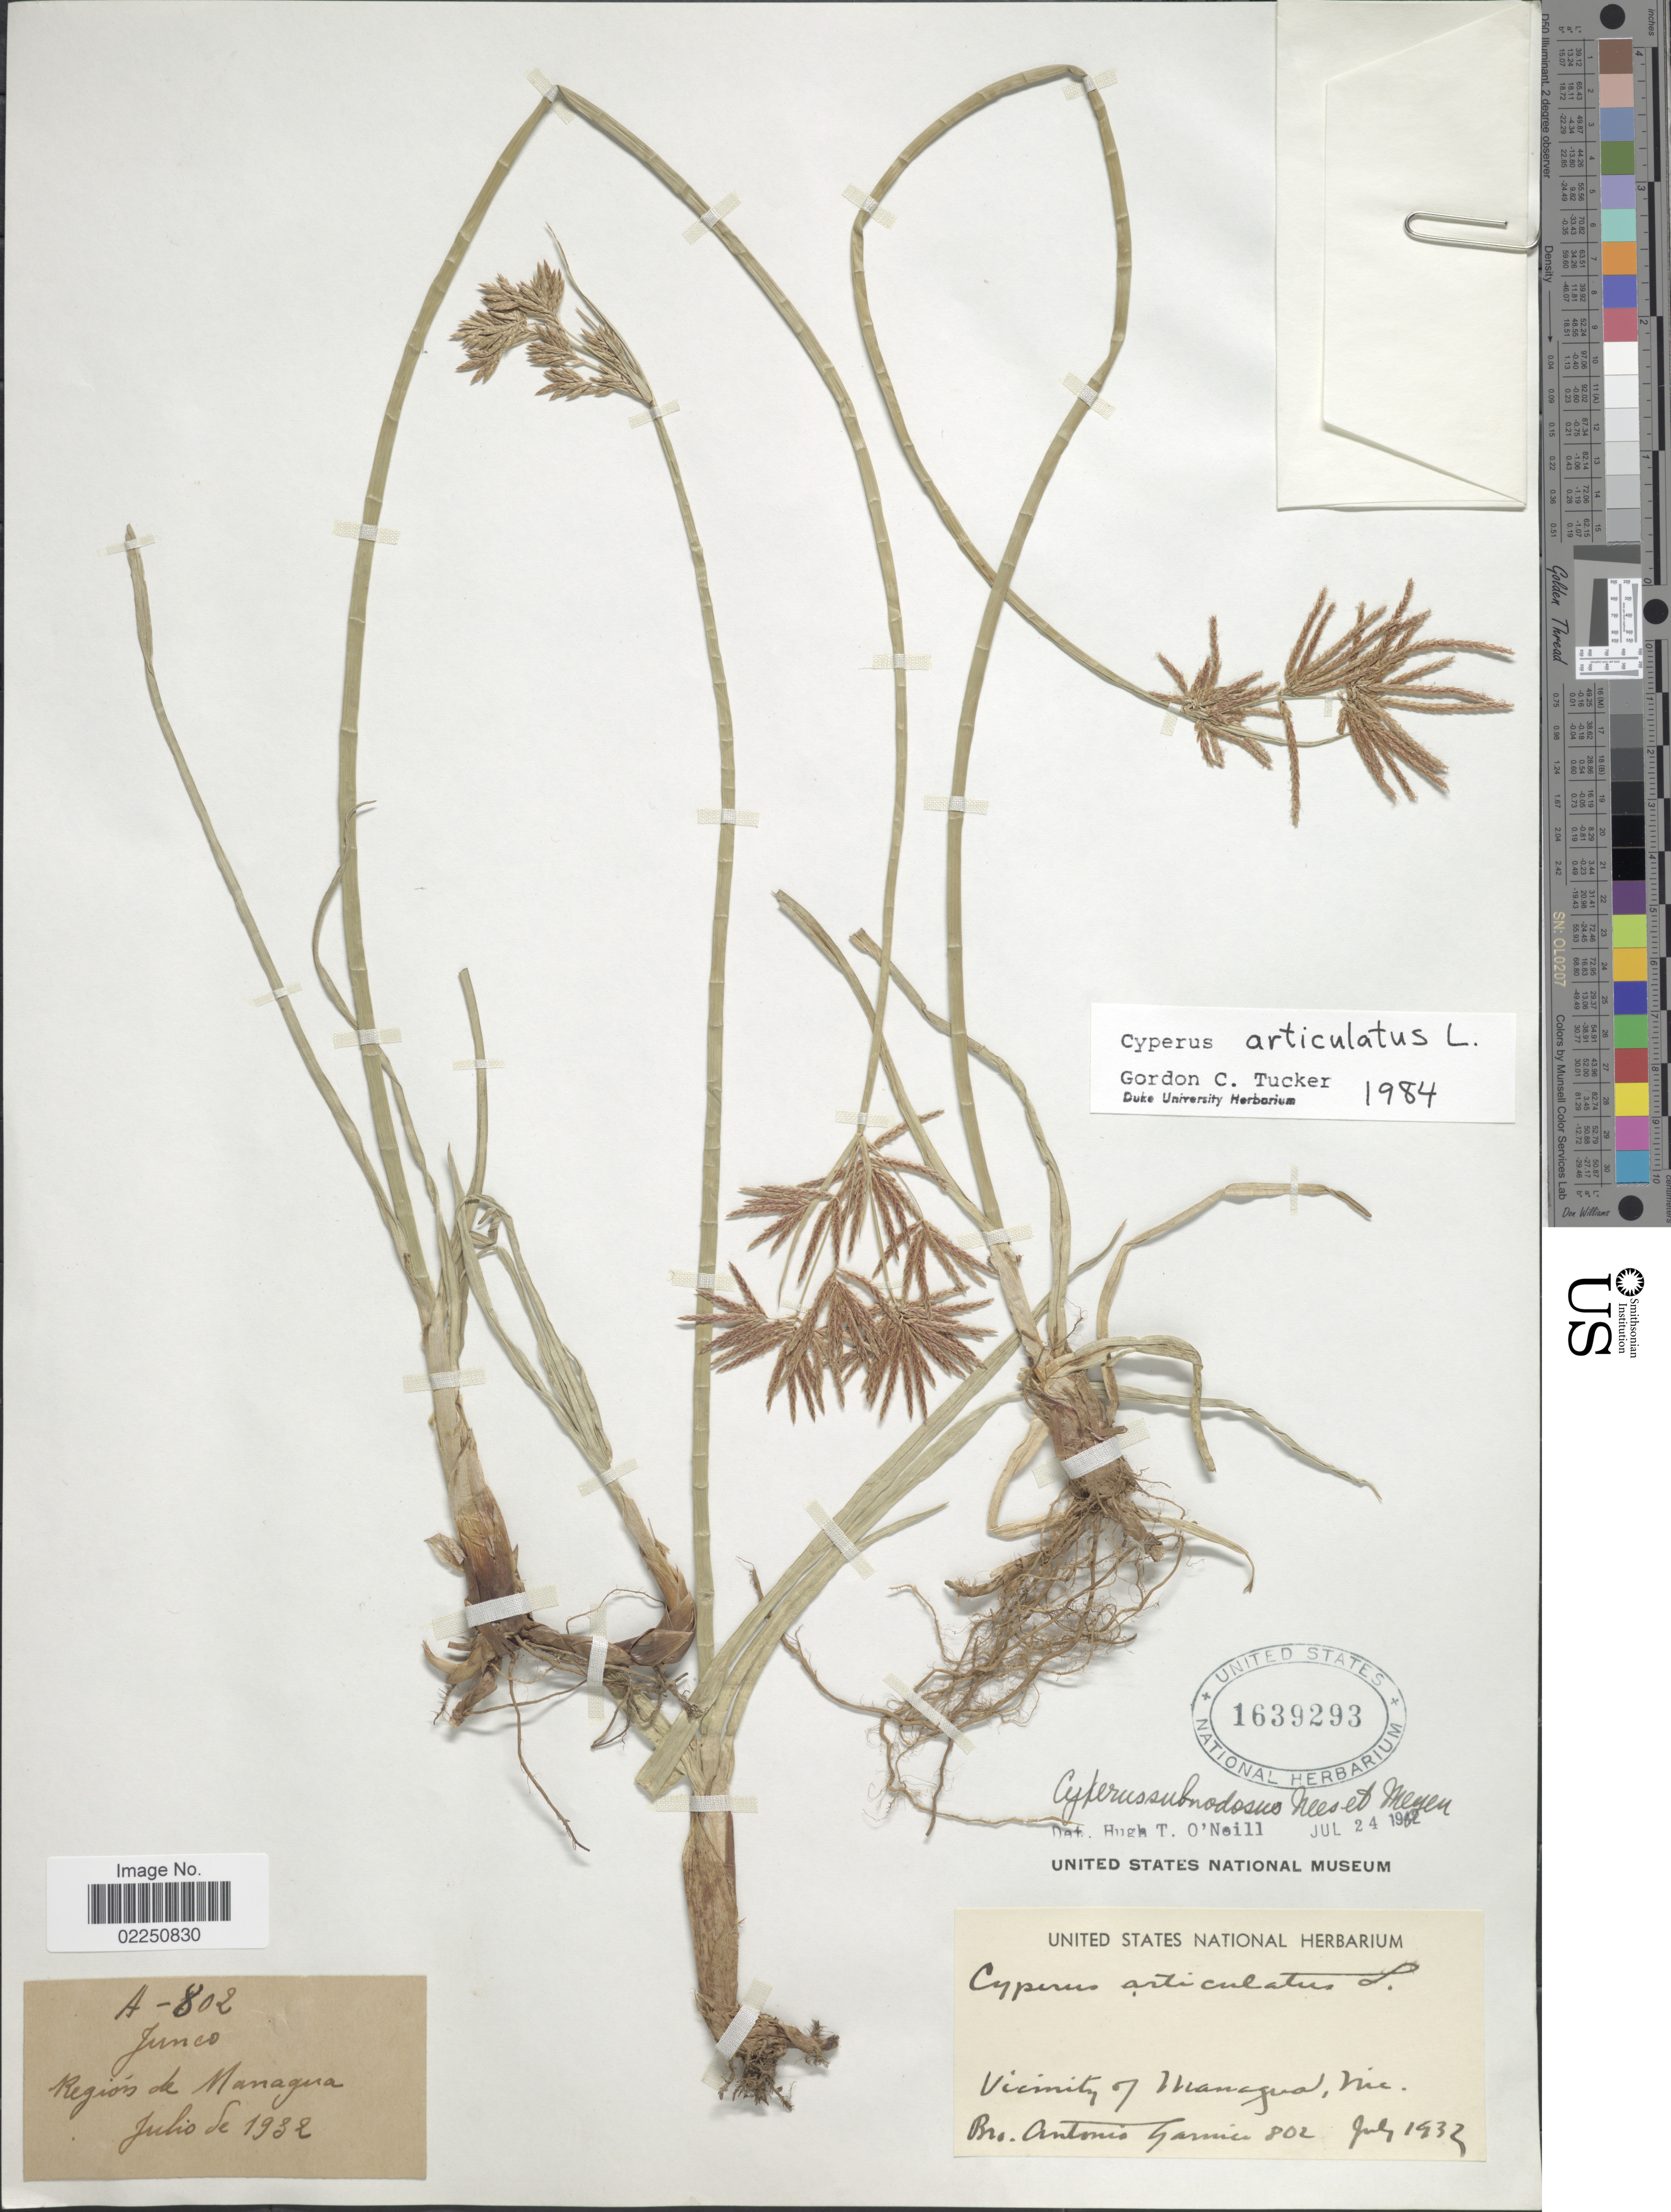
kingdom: Plantae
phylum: Tracheophyta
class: Liliopsida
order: Poales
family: Cyperaceae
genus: Cyperus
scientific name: Cyperus articulatus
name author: L.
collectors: Bro. A. Garnier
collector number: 802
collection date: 1932-07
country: Nicaragua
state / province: Managua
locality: Vicinity of Managua, Nic.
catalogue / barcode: US 1639293